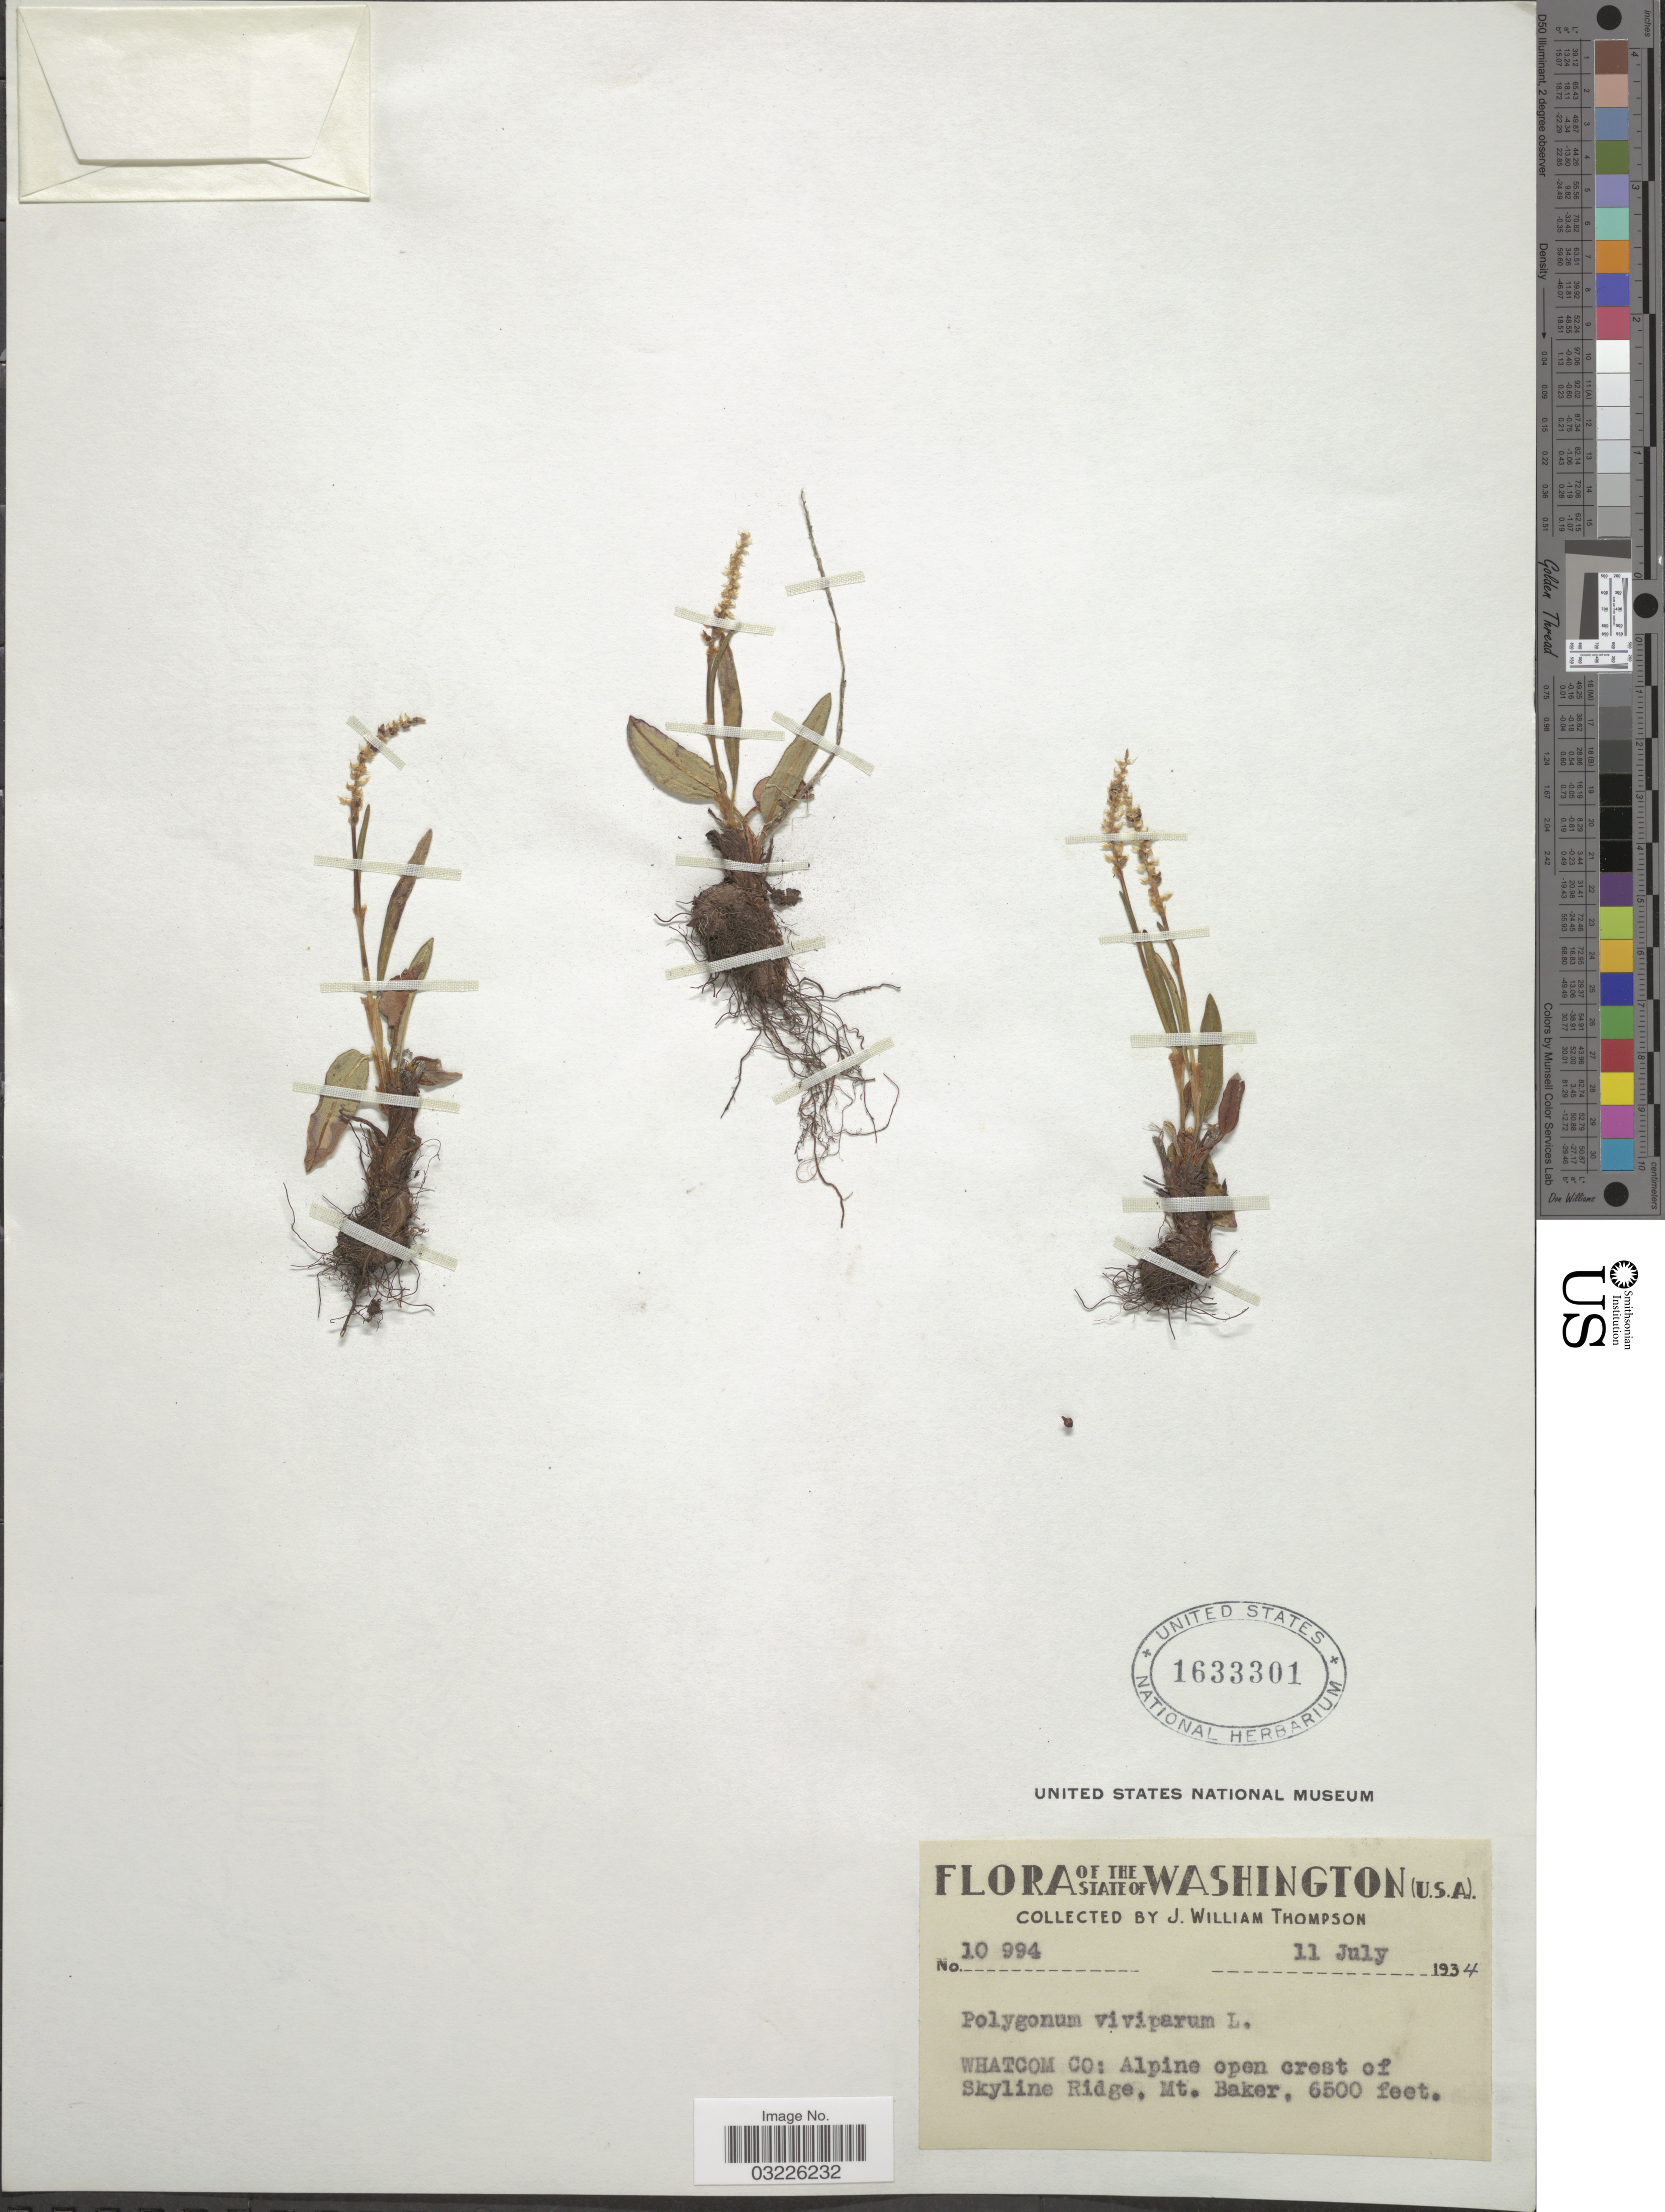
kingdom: Plantae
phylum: Tracheophyta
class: Magnoliopsida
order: Caryophyllales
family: Polygonaceae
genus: Bistorta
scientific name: Bistorta vivipara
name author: (L.) Delarbre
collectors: J. W. Thompson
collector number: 10994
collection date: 1934-07-11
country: United States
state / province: Washington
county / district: Whitman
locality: Whatcom Co: Alpine open crest of Skyline Ridge, Mt. Baker.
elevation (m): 1981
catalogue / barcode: US 1633301